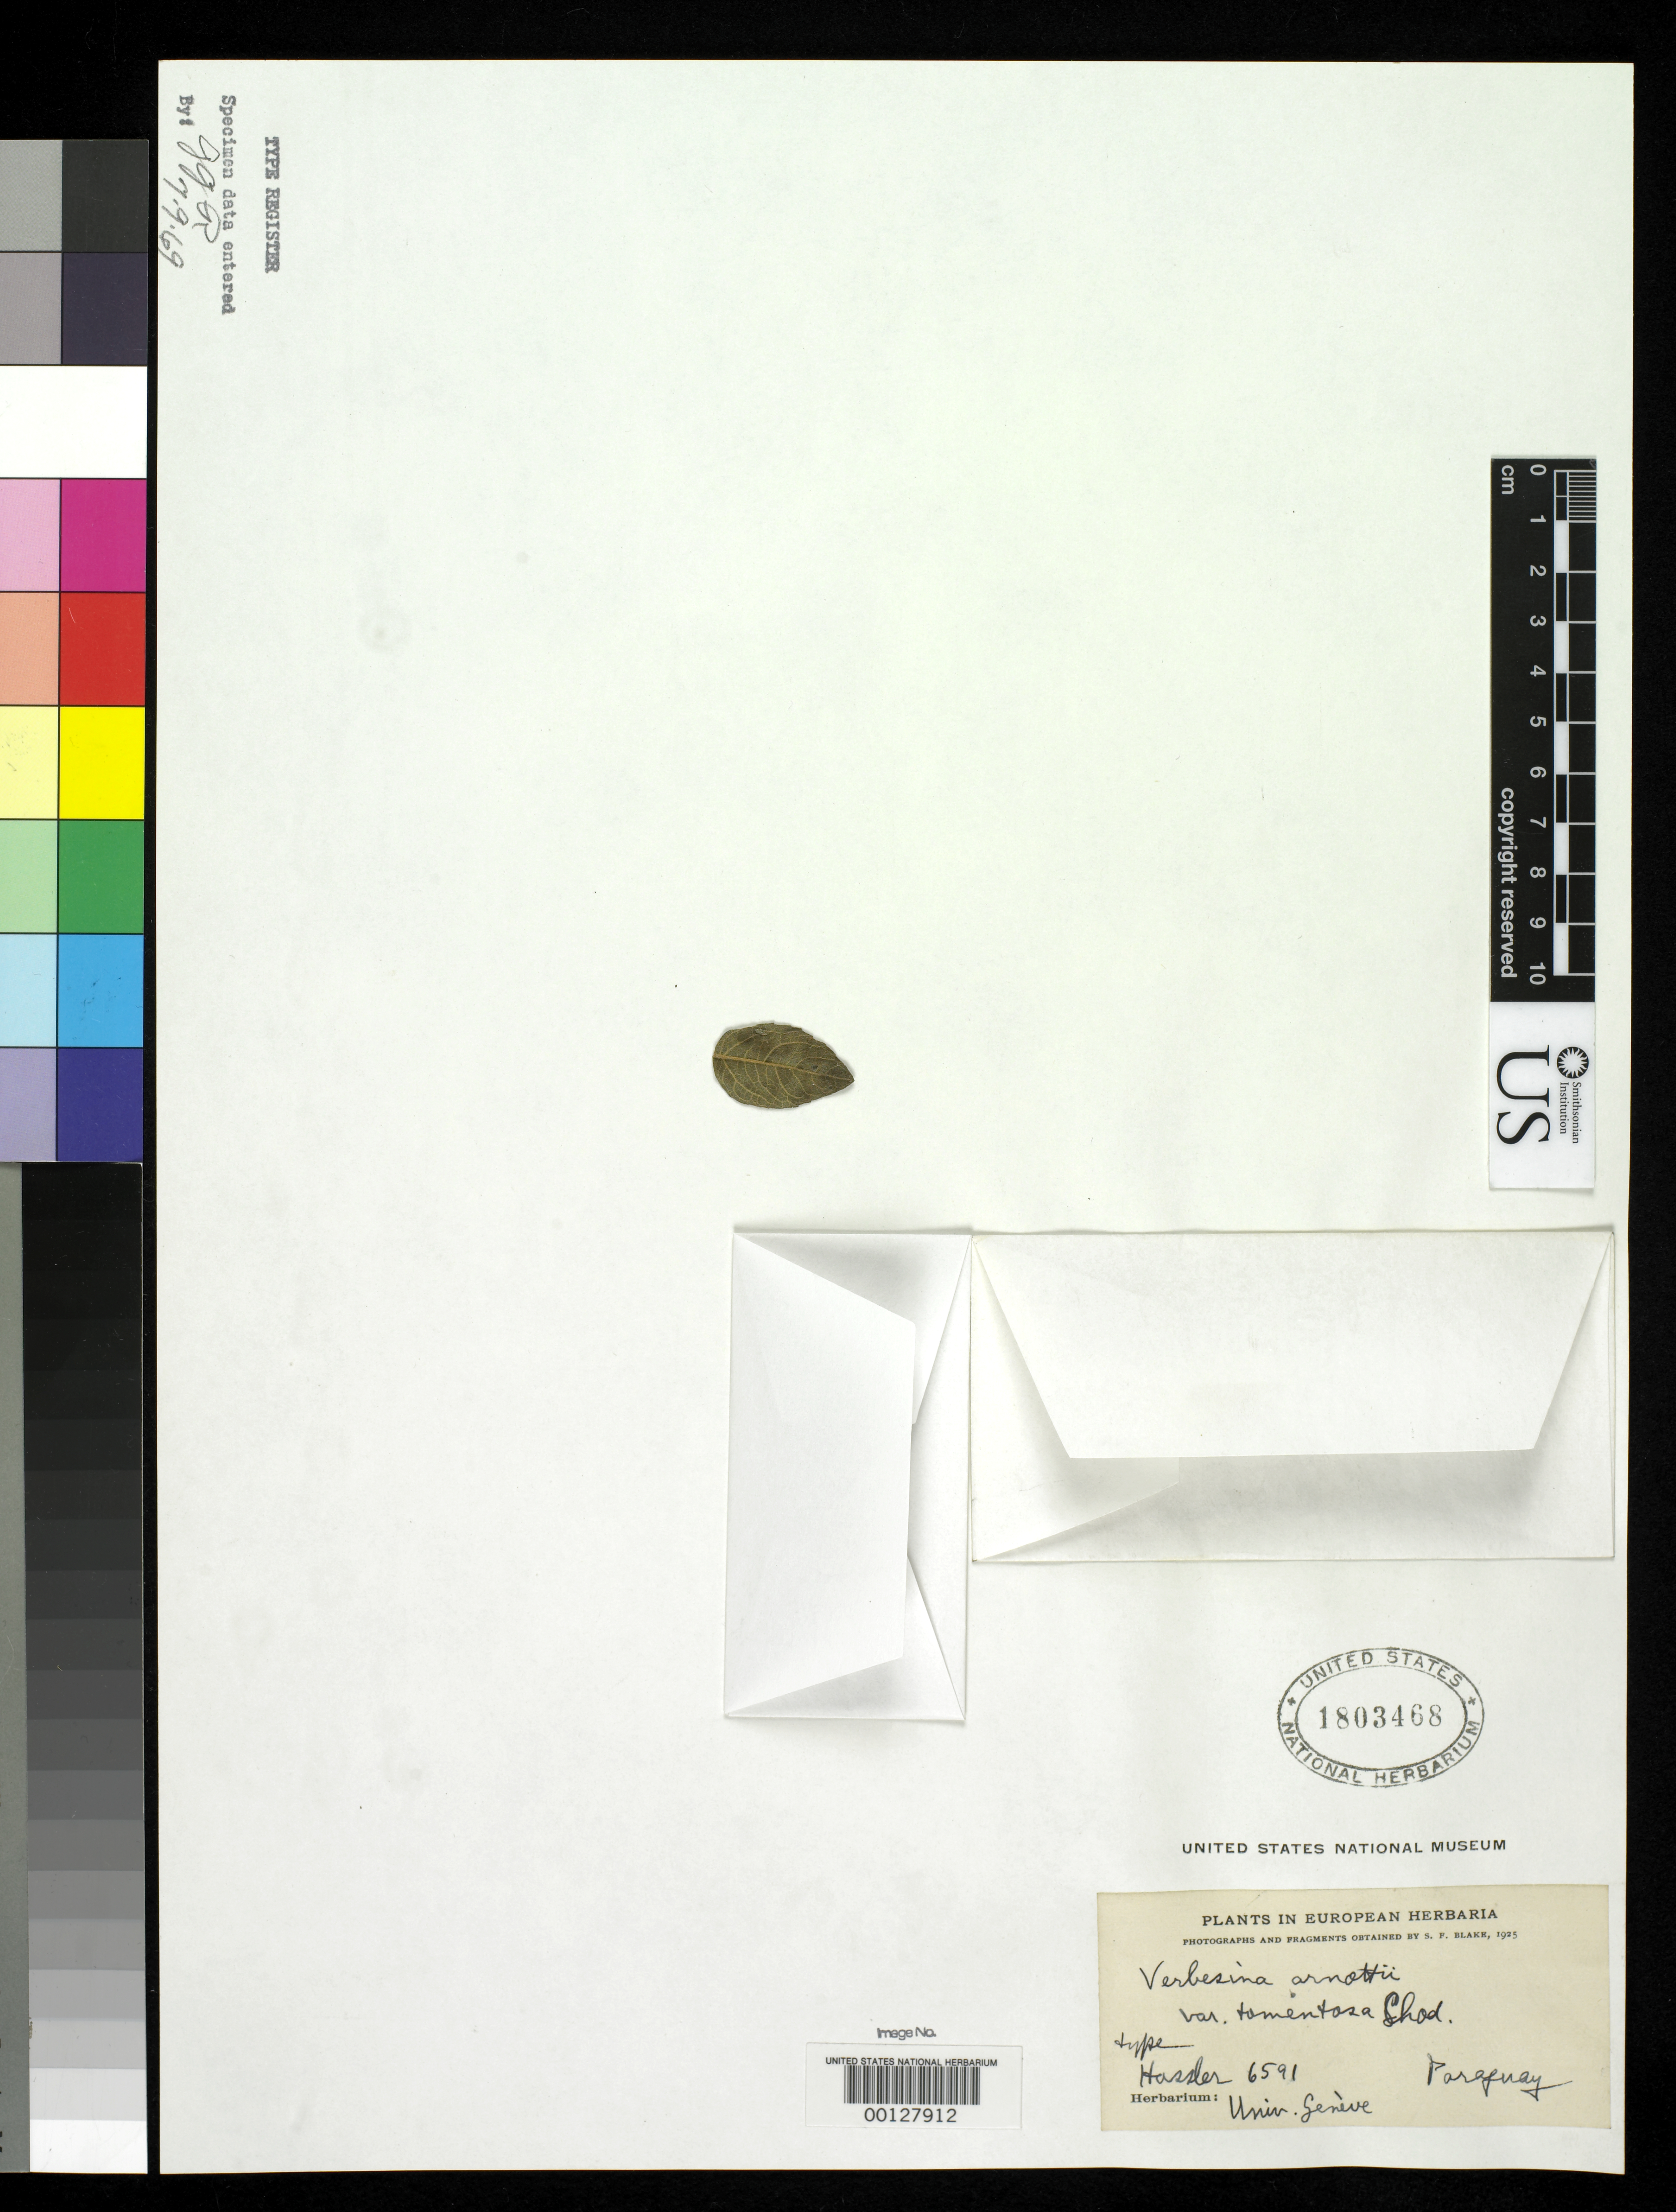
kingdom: Plantae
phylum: Tracheophyta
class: Magnoliopsida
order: Asterales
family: Asteraceae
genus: Verbesina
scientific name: Verbesina arnottii var. tomentosa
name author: Chodat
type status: Isotype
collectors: E. Hassler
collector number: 6591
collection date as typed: Dec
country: Paraguay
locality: Piribebuy.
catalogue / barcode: US 1803468